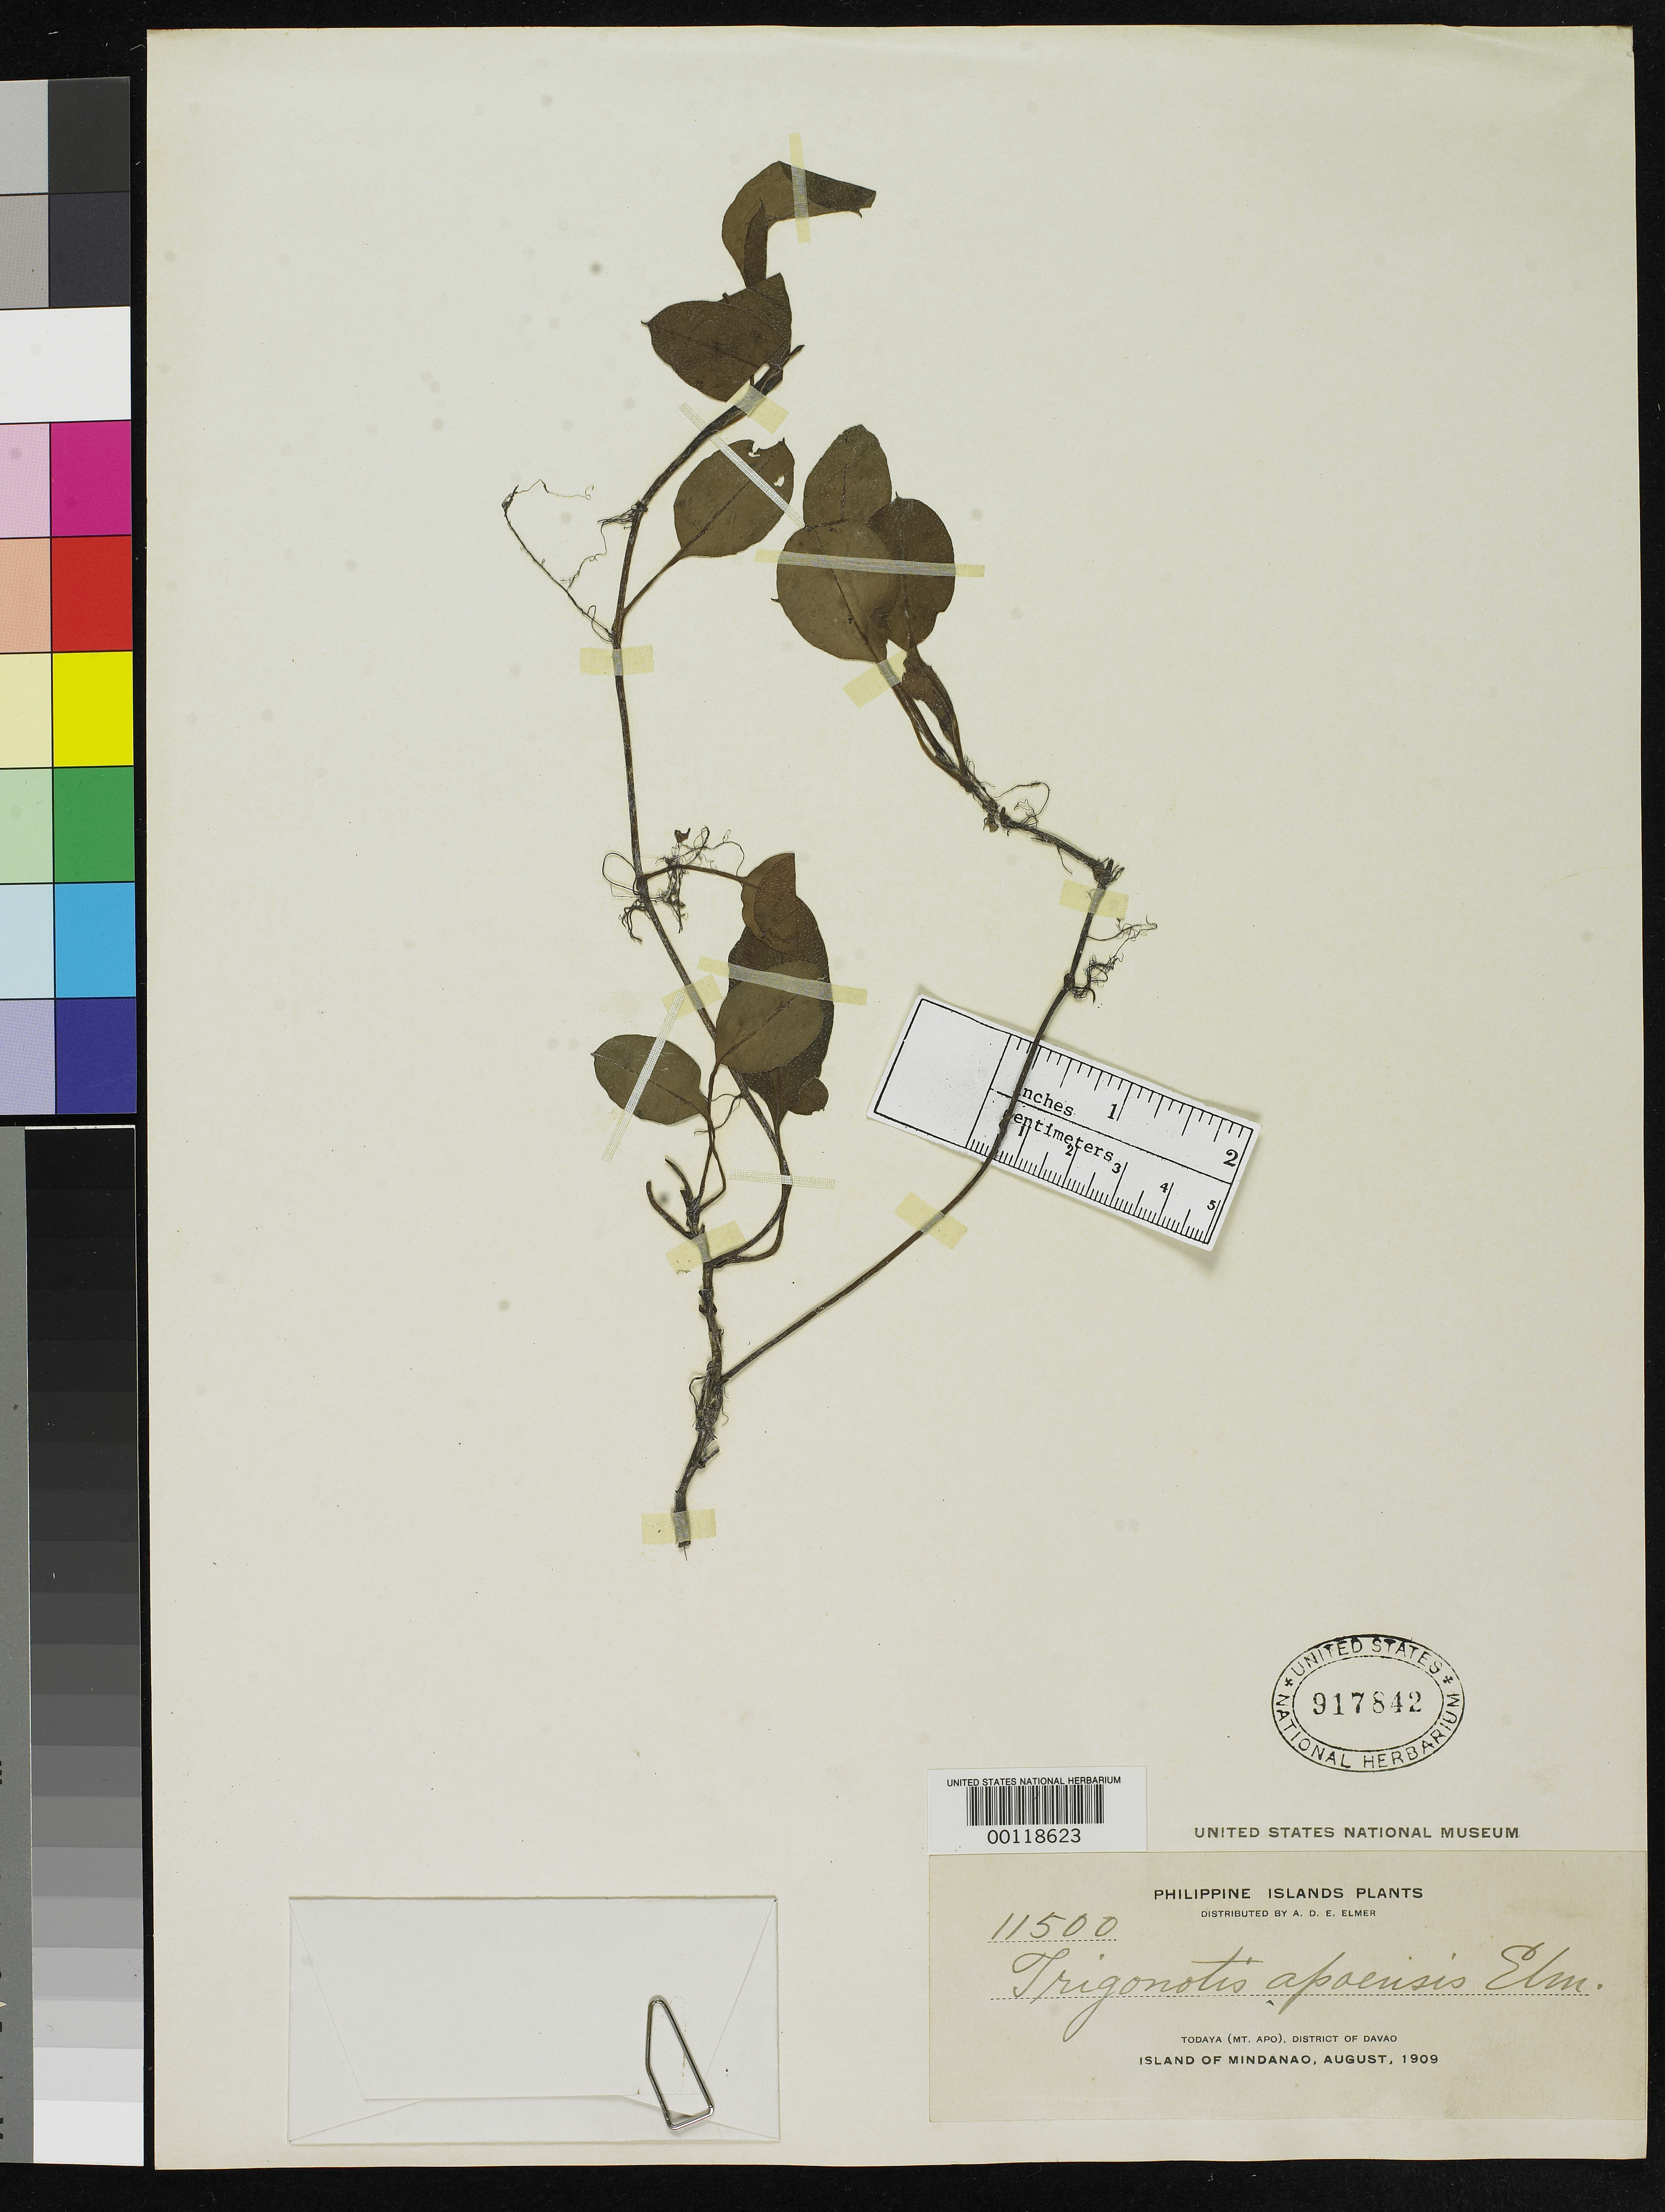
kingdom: Plantae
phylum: Tracheophyta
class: Magnoliopsida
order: Boraginales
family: Boraginaceae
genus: Trigonotis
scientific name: Trigonotis apoensis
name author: Elmer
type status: Isotype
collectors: A. D. E. Elmer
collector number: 11500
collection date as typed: Aug 1909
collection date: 1909-08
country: Philippines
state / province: Davao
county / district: Davao del Sur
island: Mindanao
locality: Todaya, Mt. Apo; alt. 5750 ft.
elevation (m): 1753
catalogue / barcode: US 917842